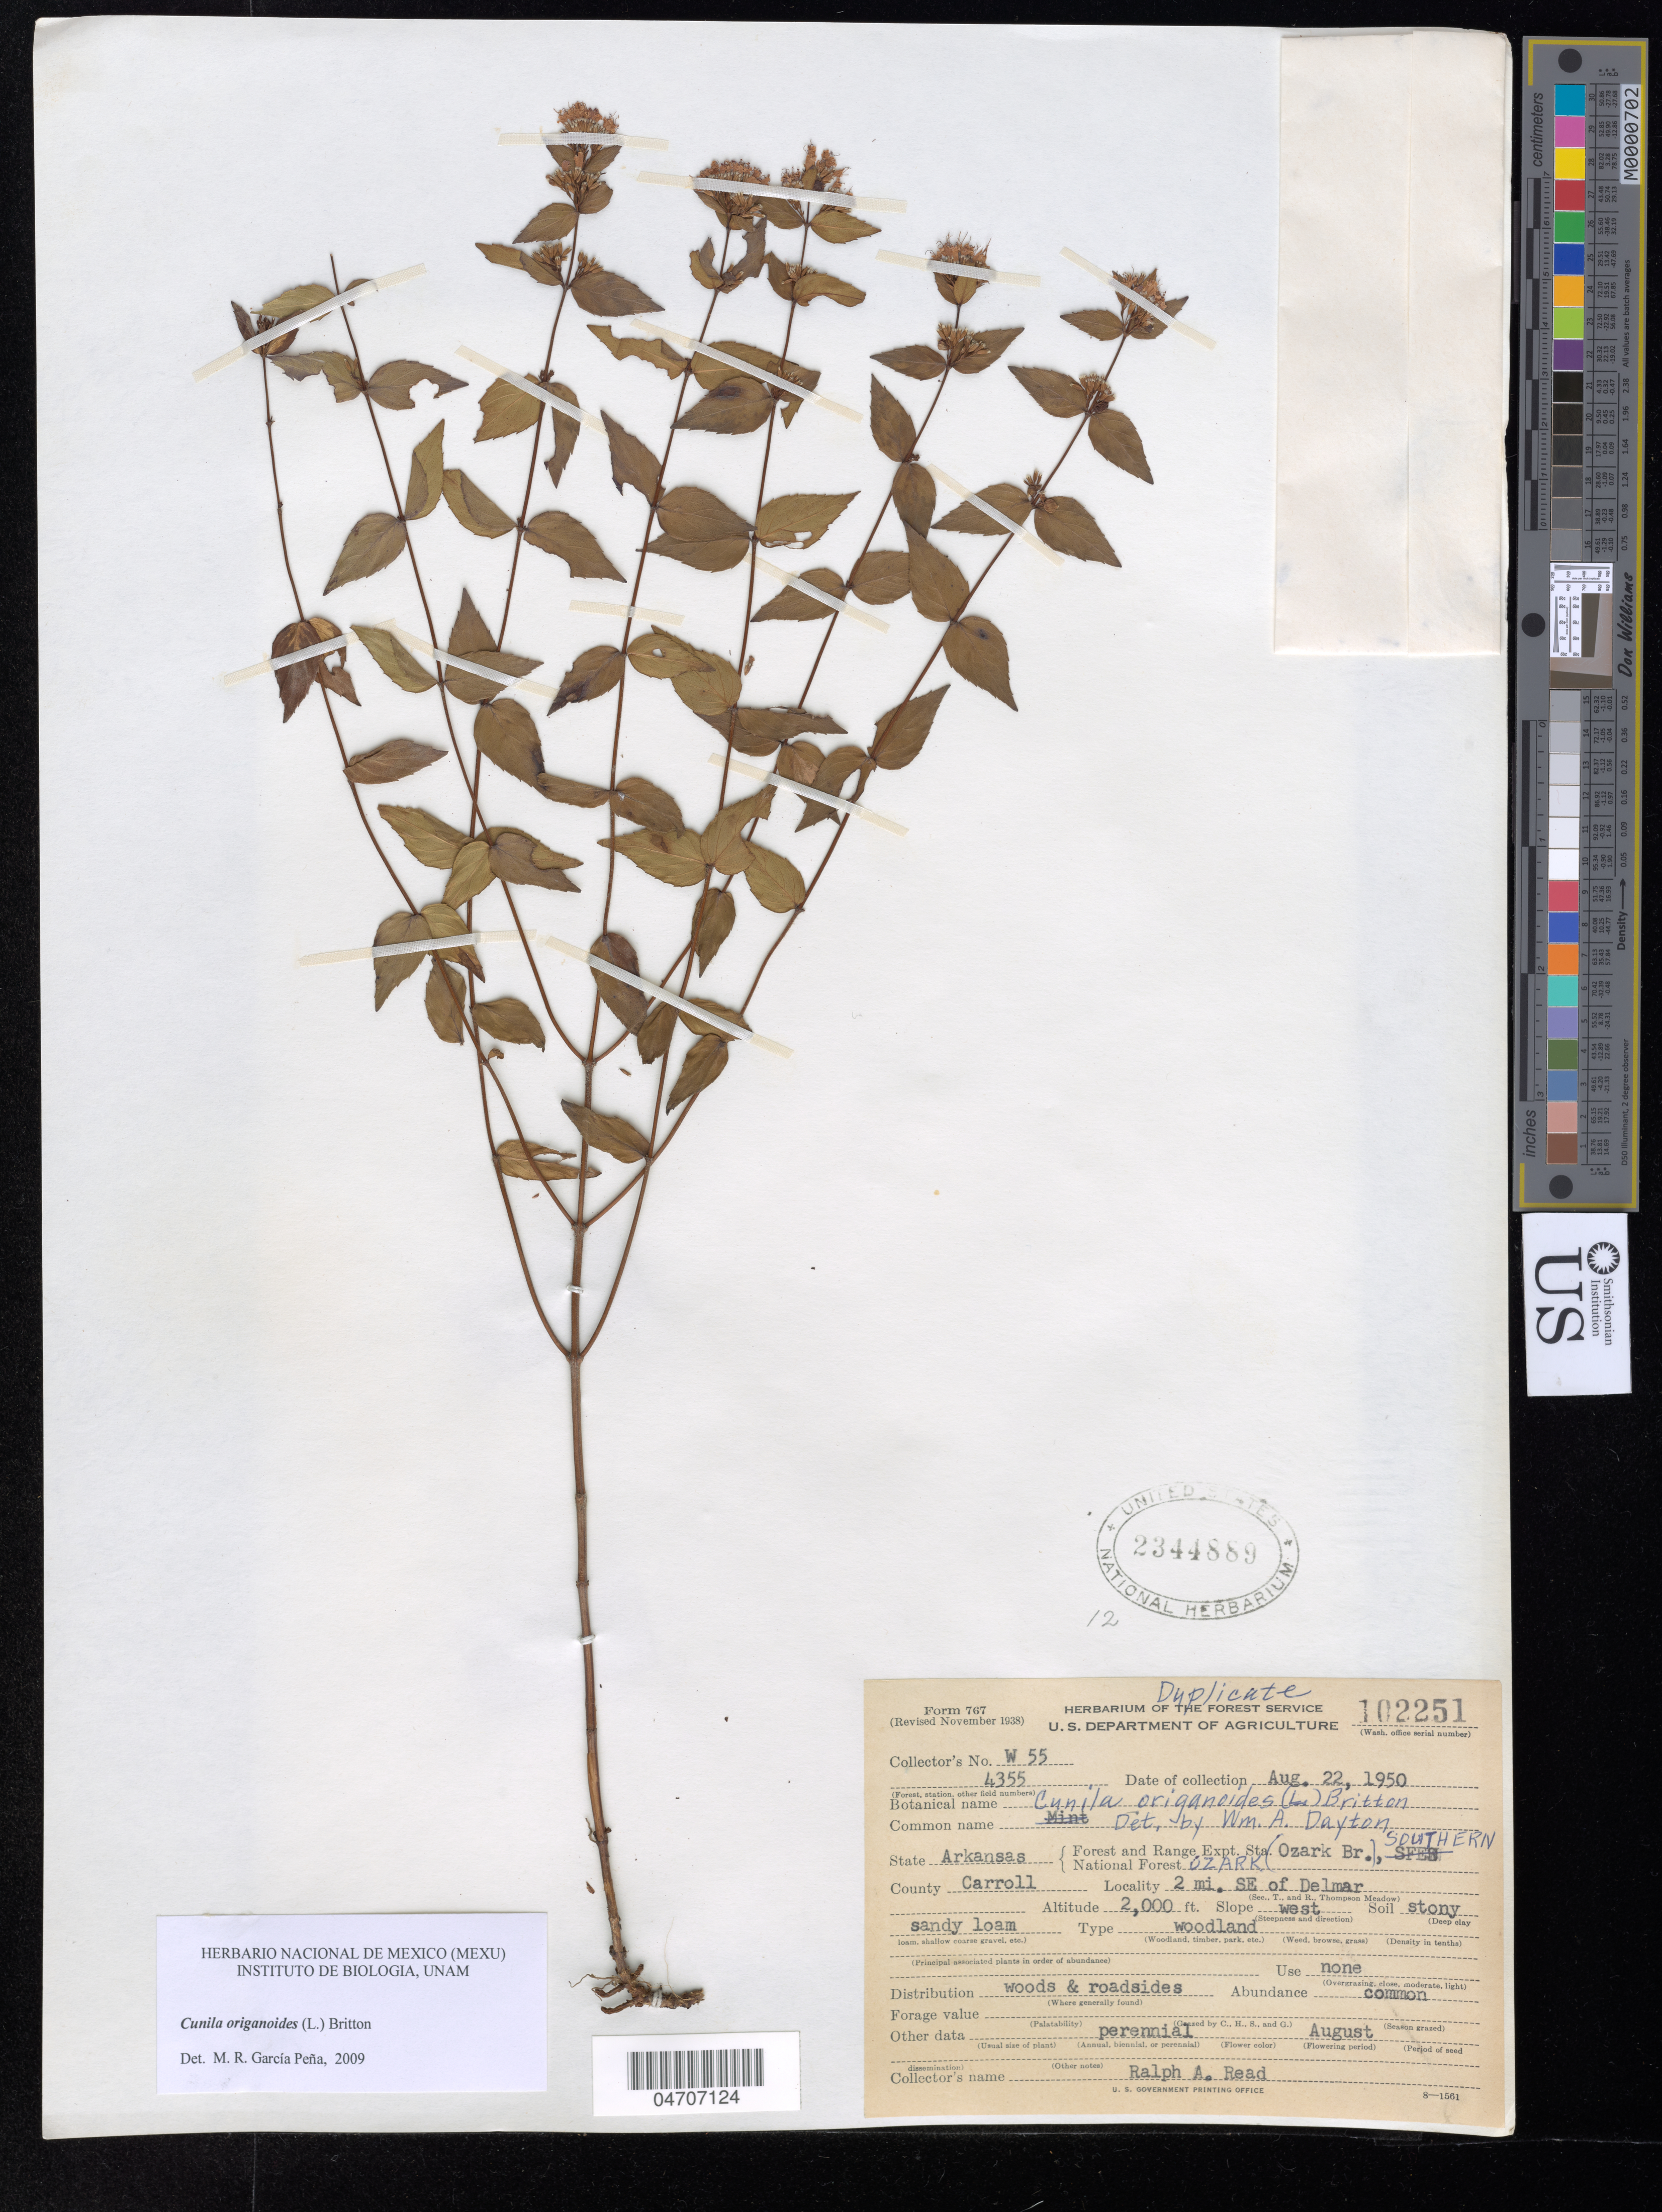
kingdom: Plantae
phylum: Tracheophyta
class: Magnoliopsida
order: Lamiales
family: Lamiaceae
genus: Cunila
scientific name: Cunila origanoides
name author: (L.) Britton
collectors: R. A. Read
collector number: W55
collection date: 1950-08-22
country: United States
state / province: Arkansas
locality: Forest and Range Expt. Sta. National Forest Ozark Br., Southern Ozark. County Carroll. 2 mi. SE of Delmar.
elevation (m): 610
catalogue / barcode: US 2344889